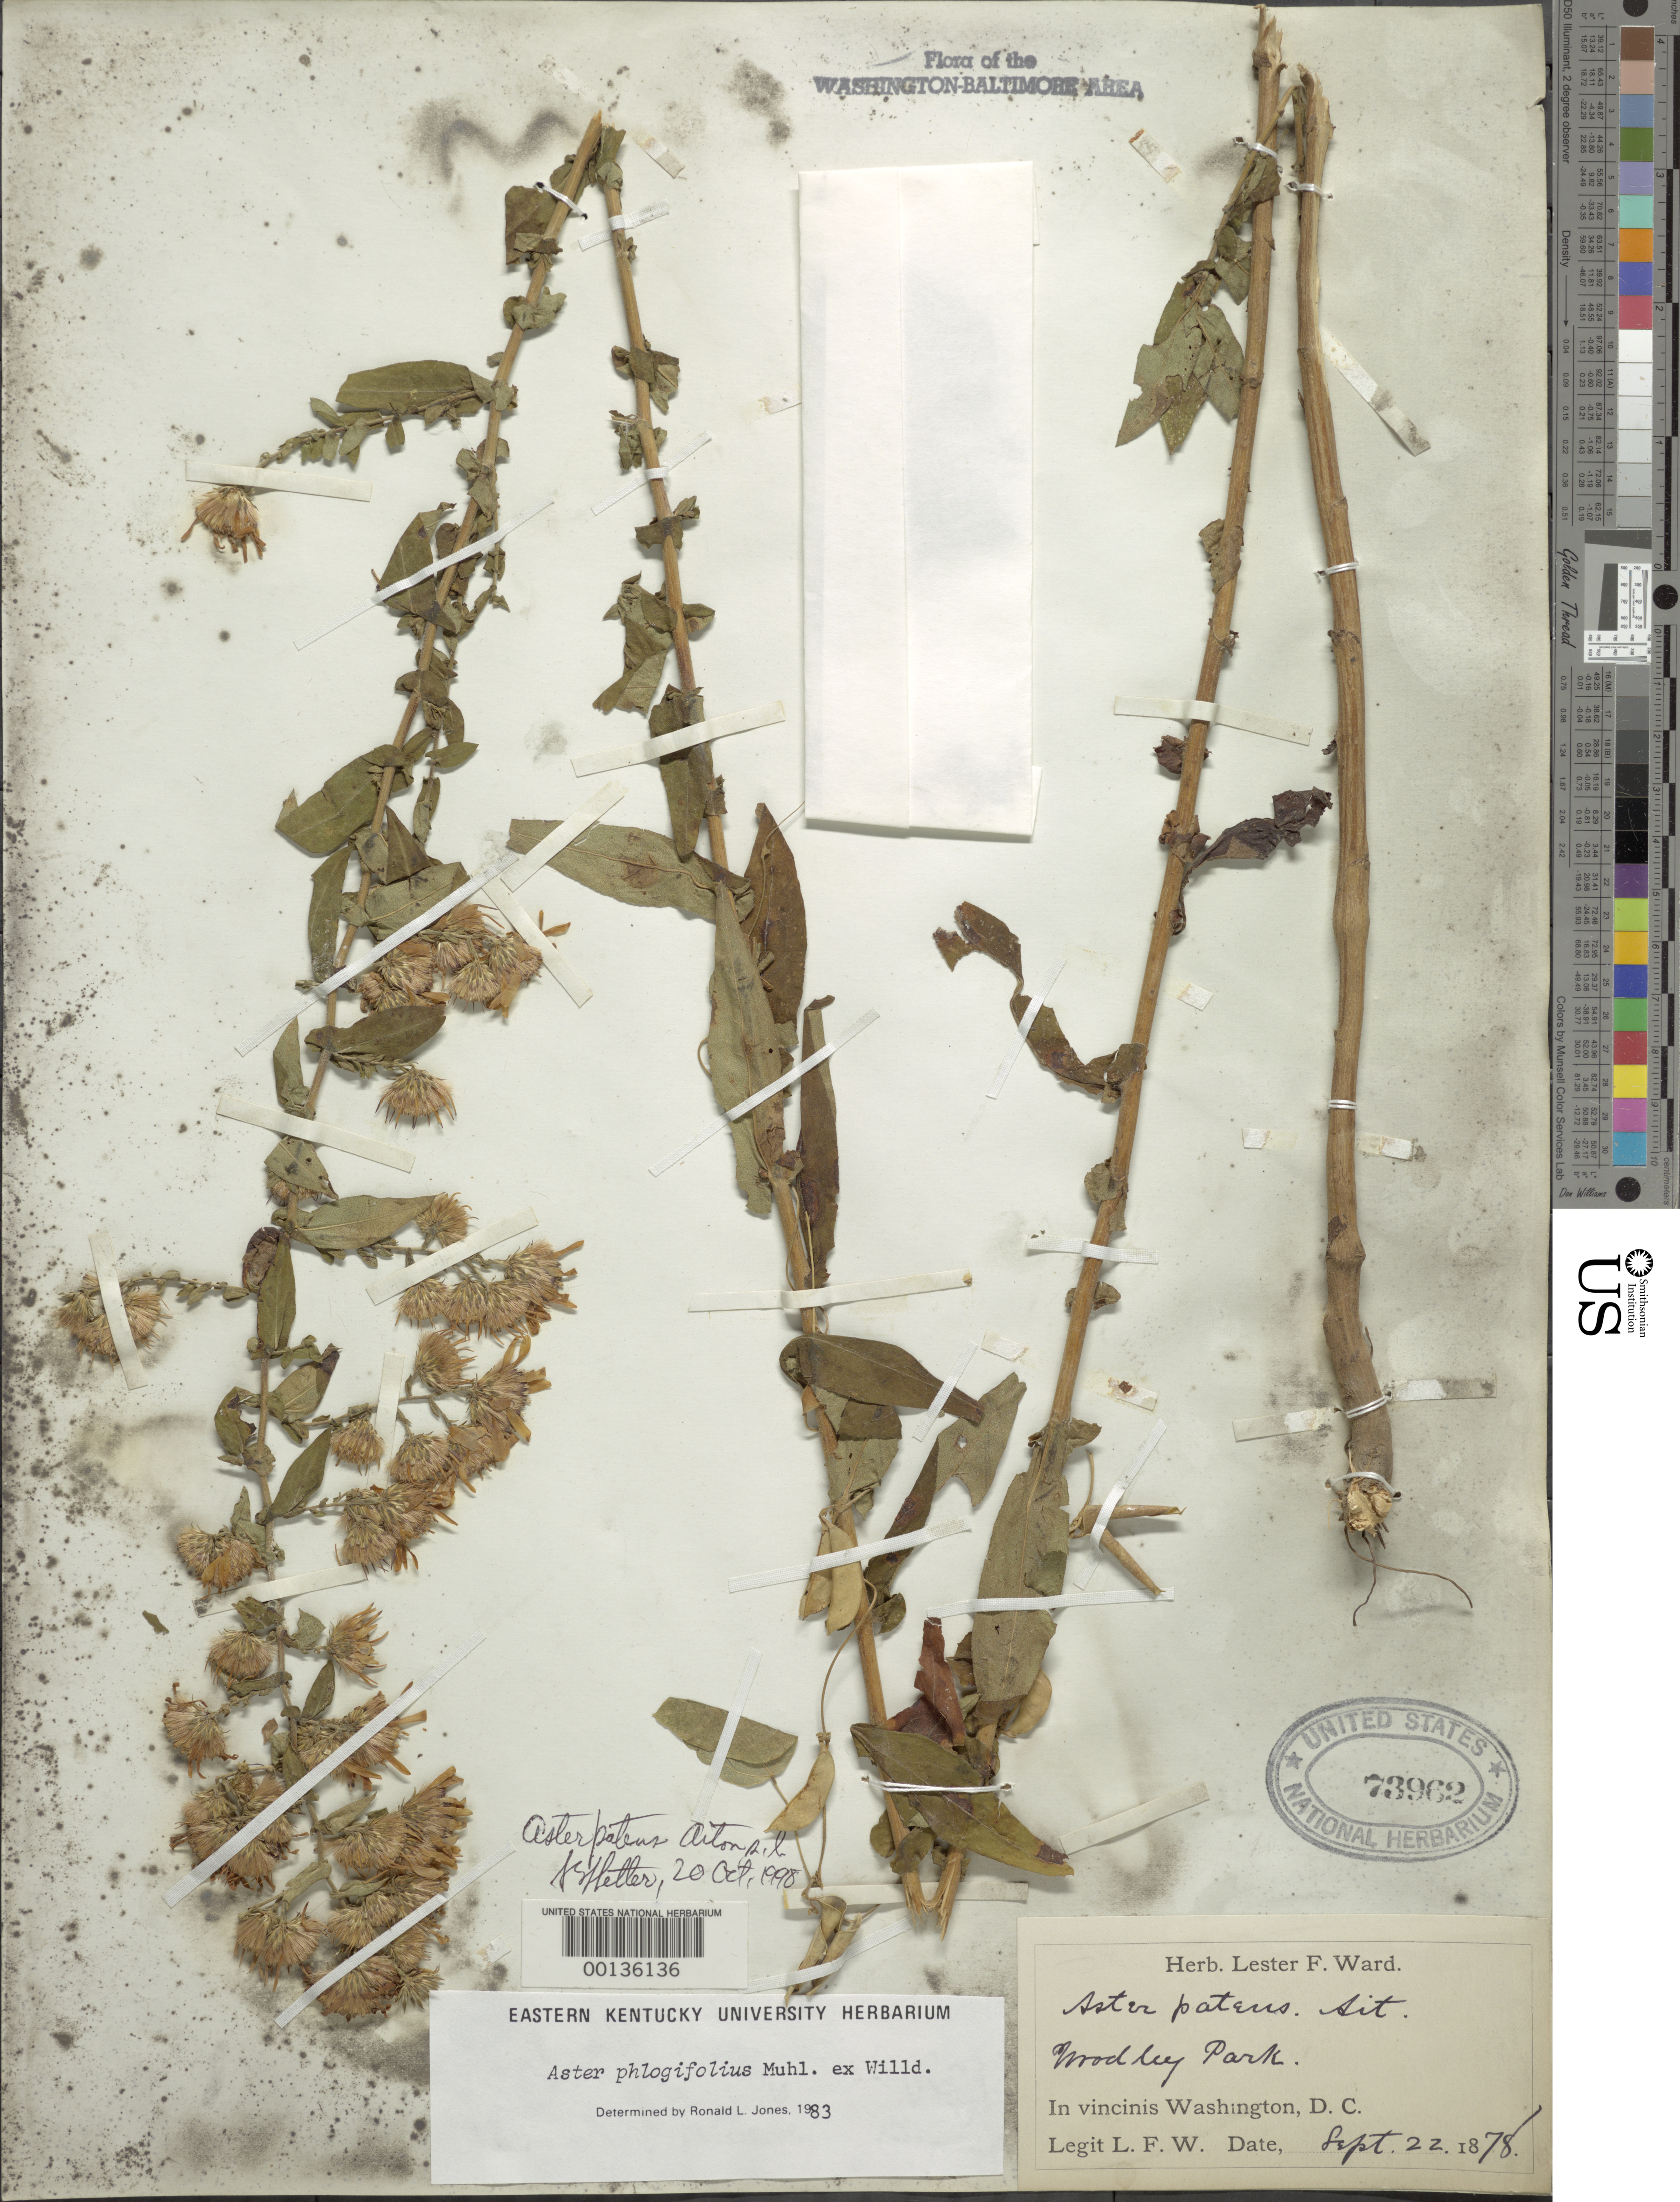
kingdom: Plantae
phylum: Tracheophyta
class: Magnoliopsida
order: Asterales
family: Asteraceae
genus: Symphyotrichum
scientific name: Symphyotrichum phlogifolium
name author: (Muhl. ex Willd.) G.L. Nesom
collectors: L. F. Ward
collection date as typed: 22 Sep 1878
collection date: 1878-09-22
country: United States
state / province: District of Columbia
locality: Woodley Park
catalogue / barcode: US 73962